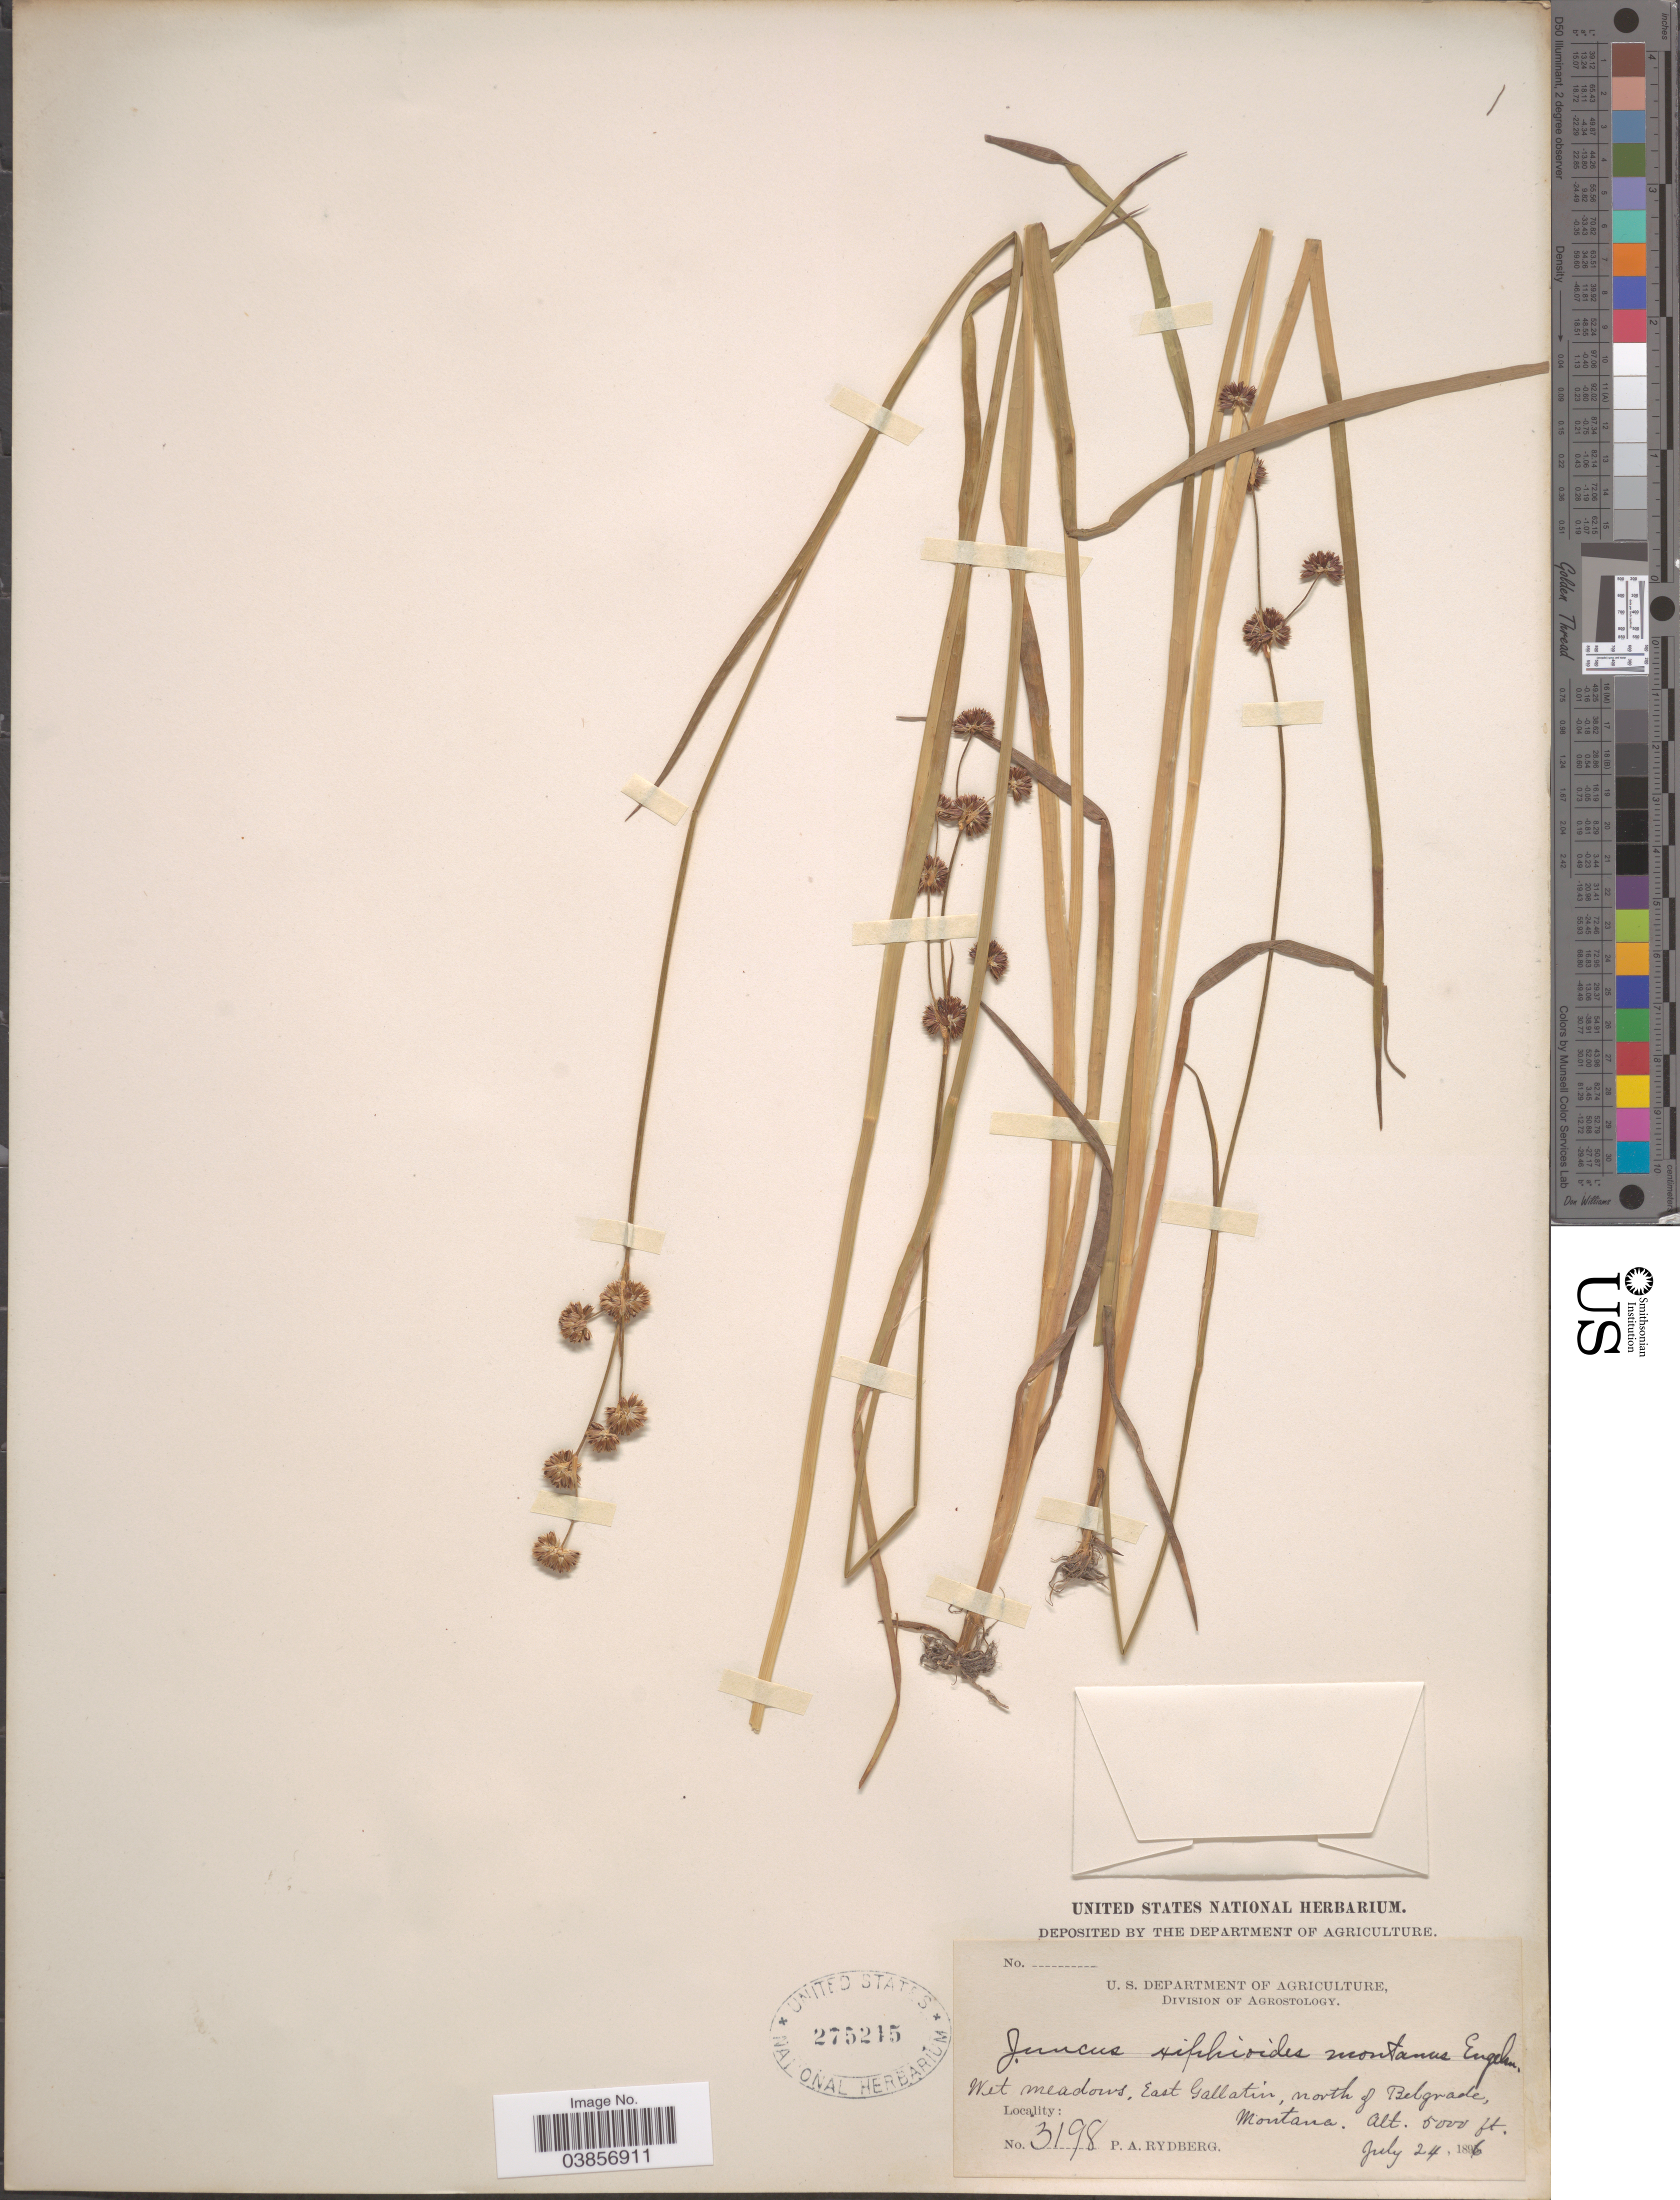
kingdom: Plantae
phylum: Tracheophyta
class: Liliopsida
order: Poales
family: Juncaceae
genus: Juncus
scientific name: Juncus saximontanus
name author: A. Nelson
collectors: P. A. Rydberg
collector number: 3198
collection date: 1896-07-24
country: United States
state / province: Montana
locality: East Gallatin, north of Belgrade.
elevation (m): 1524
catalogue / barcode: US 275215